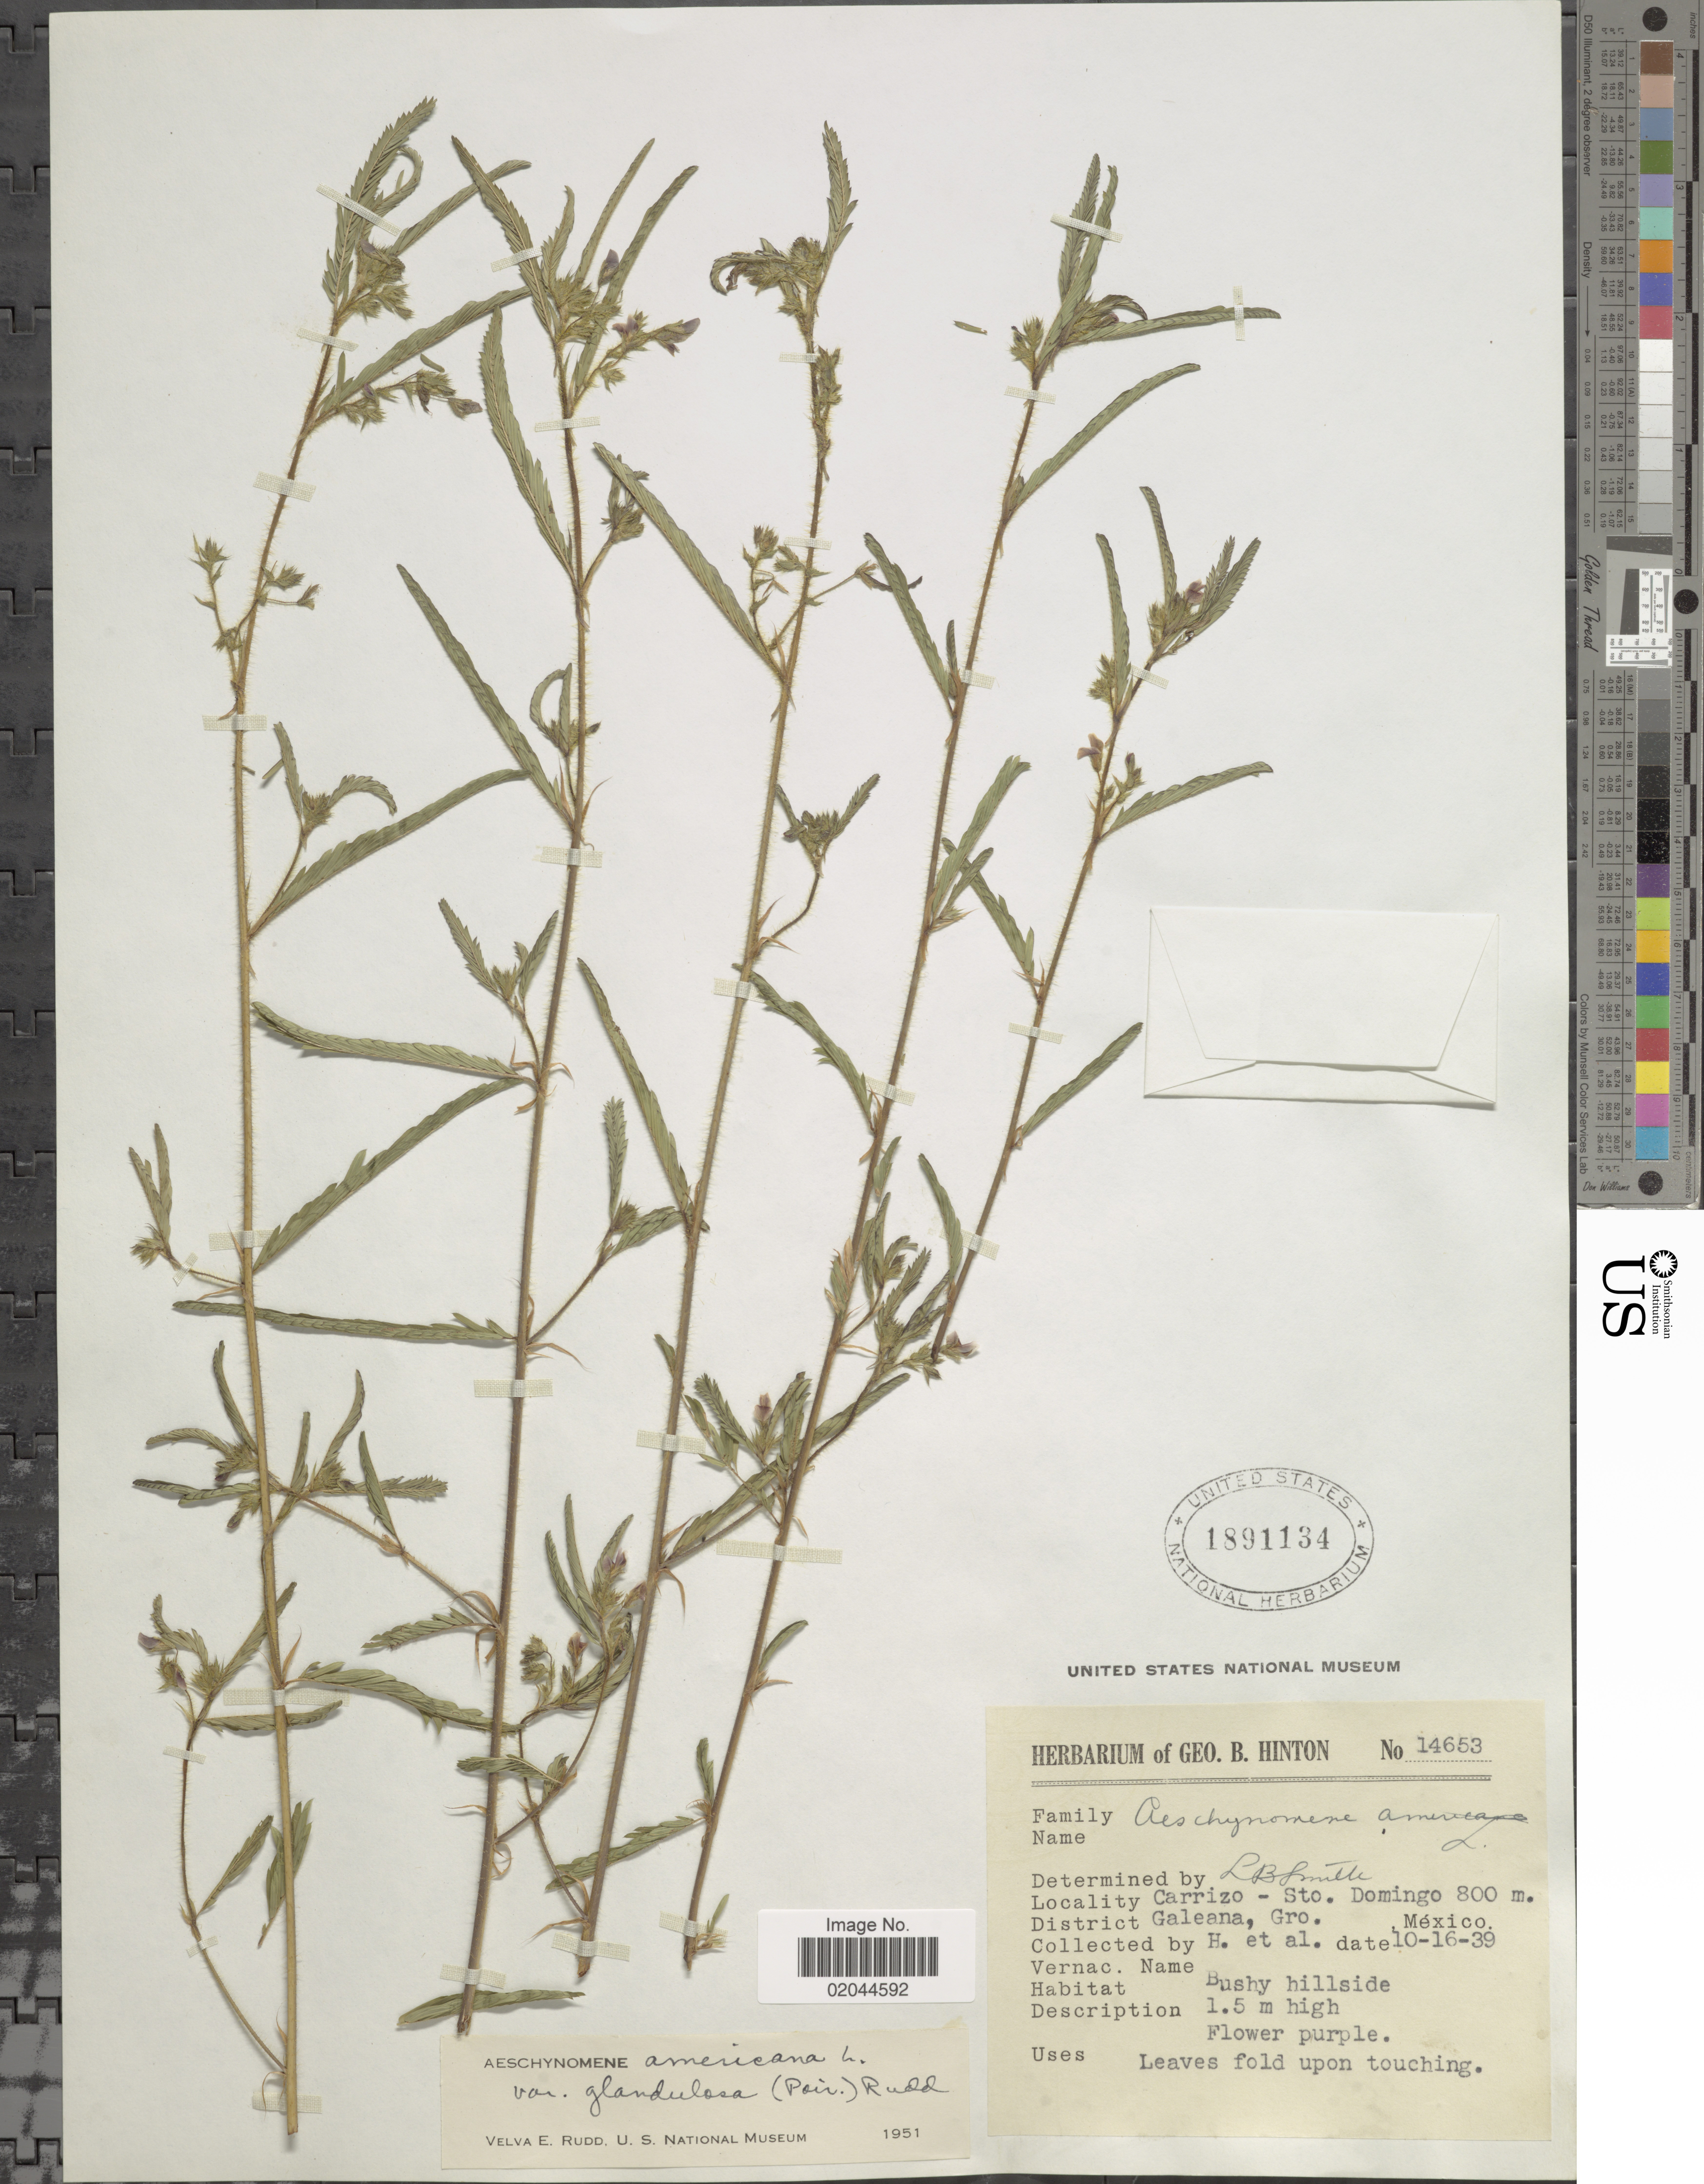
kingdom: Plantae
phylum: Tracheophyta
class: Magnoliopsida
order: Fabales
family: Fabaceae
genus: Aeschynomene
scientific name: Aeschynomene americana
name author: L.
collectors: G. B. Hinton & et al.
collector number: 14653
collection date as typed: Transcribed d/m/y: 16/10/39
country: Mexico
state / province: Guerrero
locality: Carrizo- Sto. Domingo, District Galeana, bushy hillside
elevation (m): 800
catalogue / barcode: US 1891134